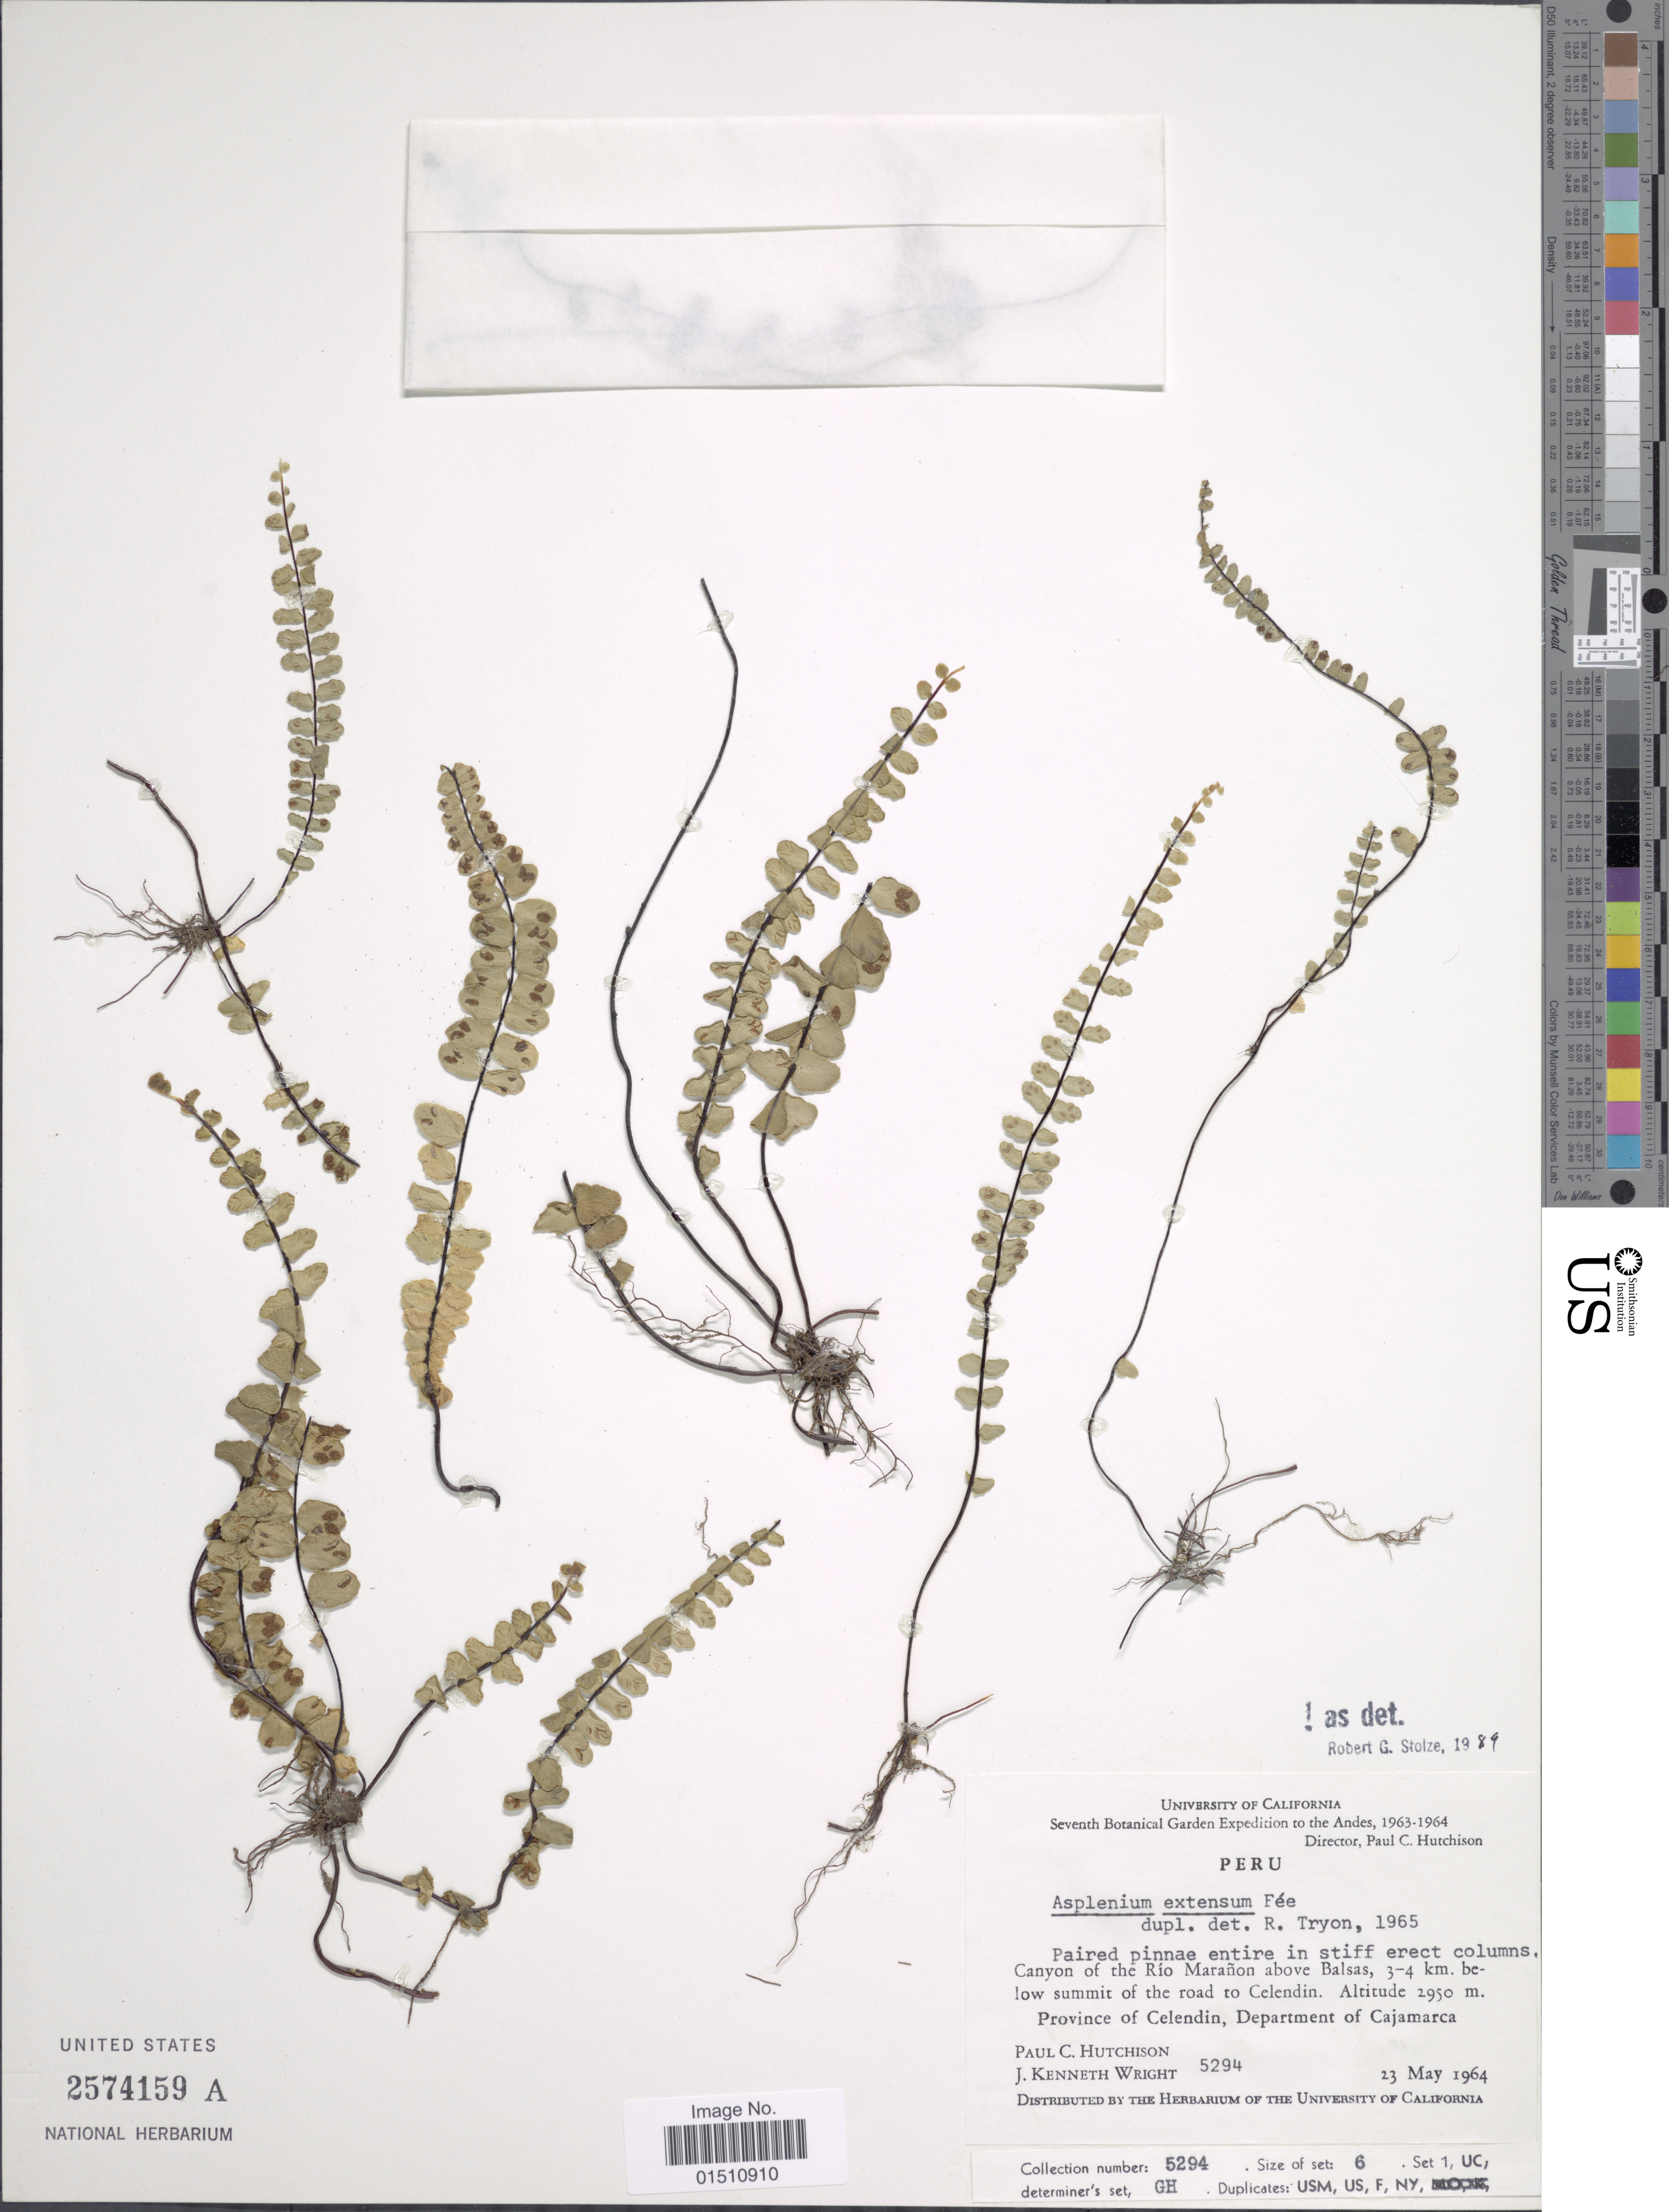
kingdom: Plantae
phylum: Tracheophyta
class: Polypodiopsida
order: Polypodiales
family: Aspleniaceae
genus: Asplenium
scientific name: Asplenium extensum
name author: Fée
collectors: P. C. Hutchison & J. K. Wright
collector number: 5294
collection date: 1964-05-23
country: Peru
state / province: Cajamarca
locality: Peru, Canyon of the Rio Maranon above Balsas, 3-4 km. below summit of the road to Celendin. Province of Celendin, Department of Cajamarca.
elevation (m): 2950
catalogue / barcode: US 2574159A